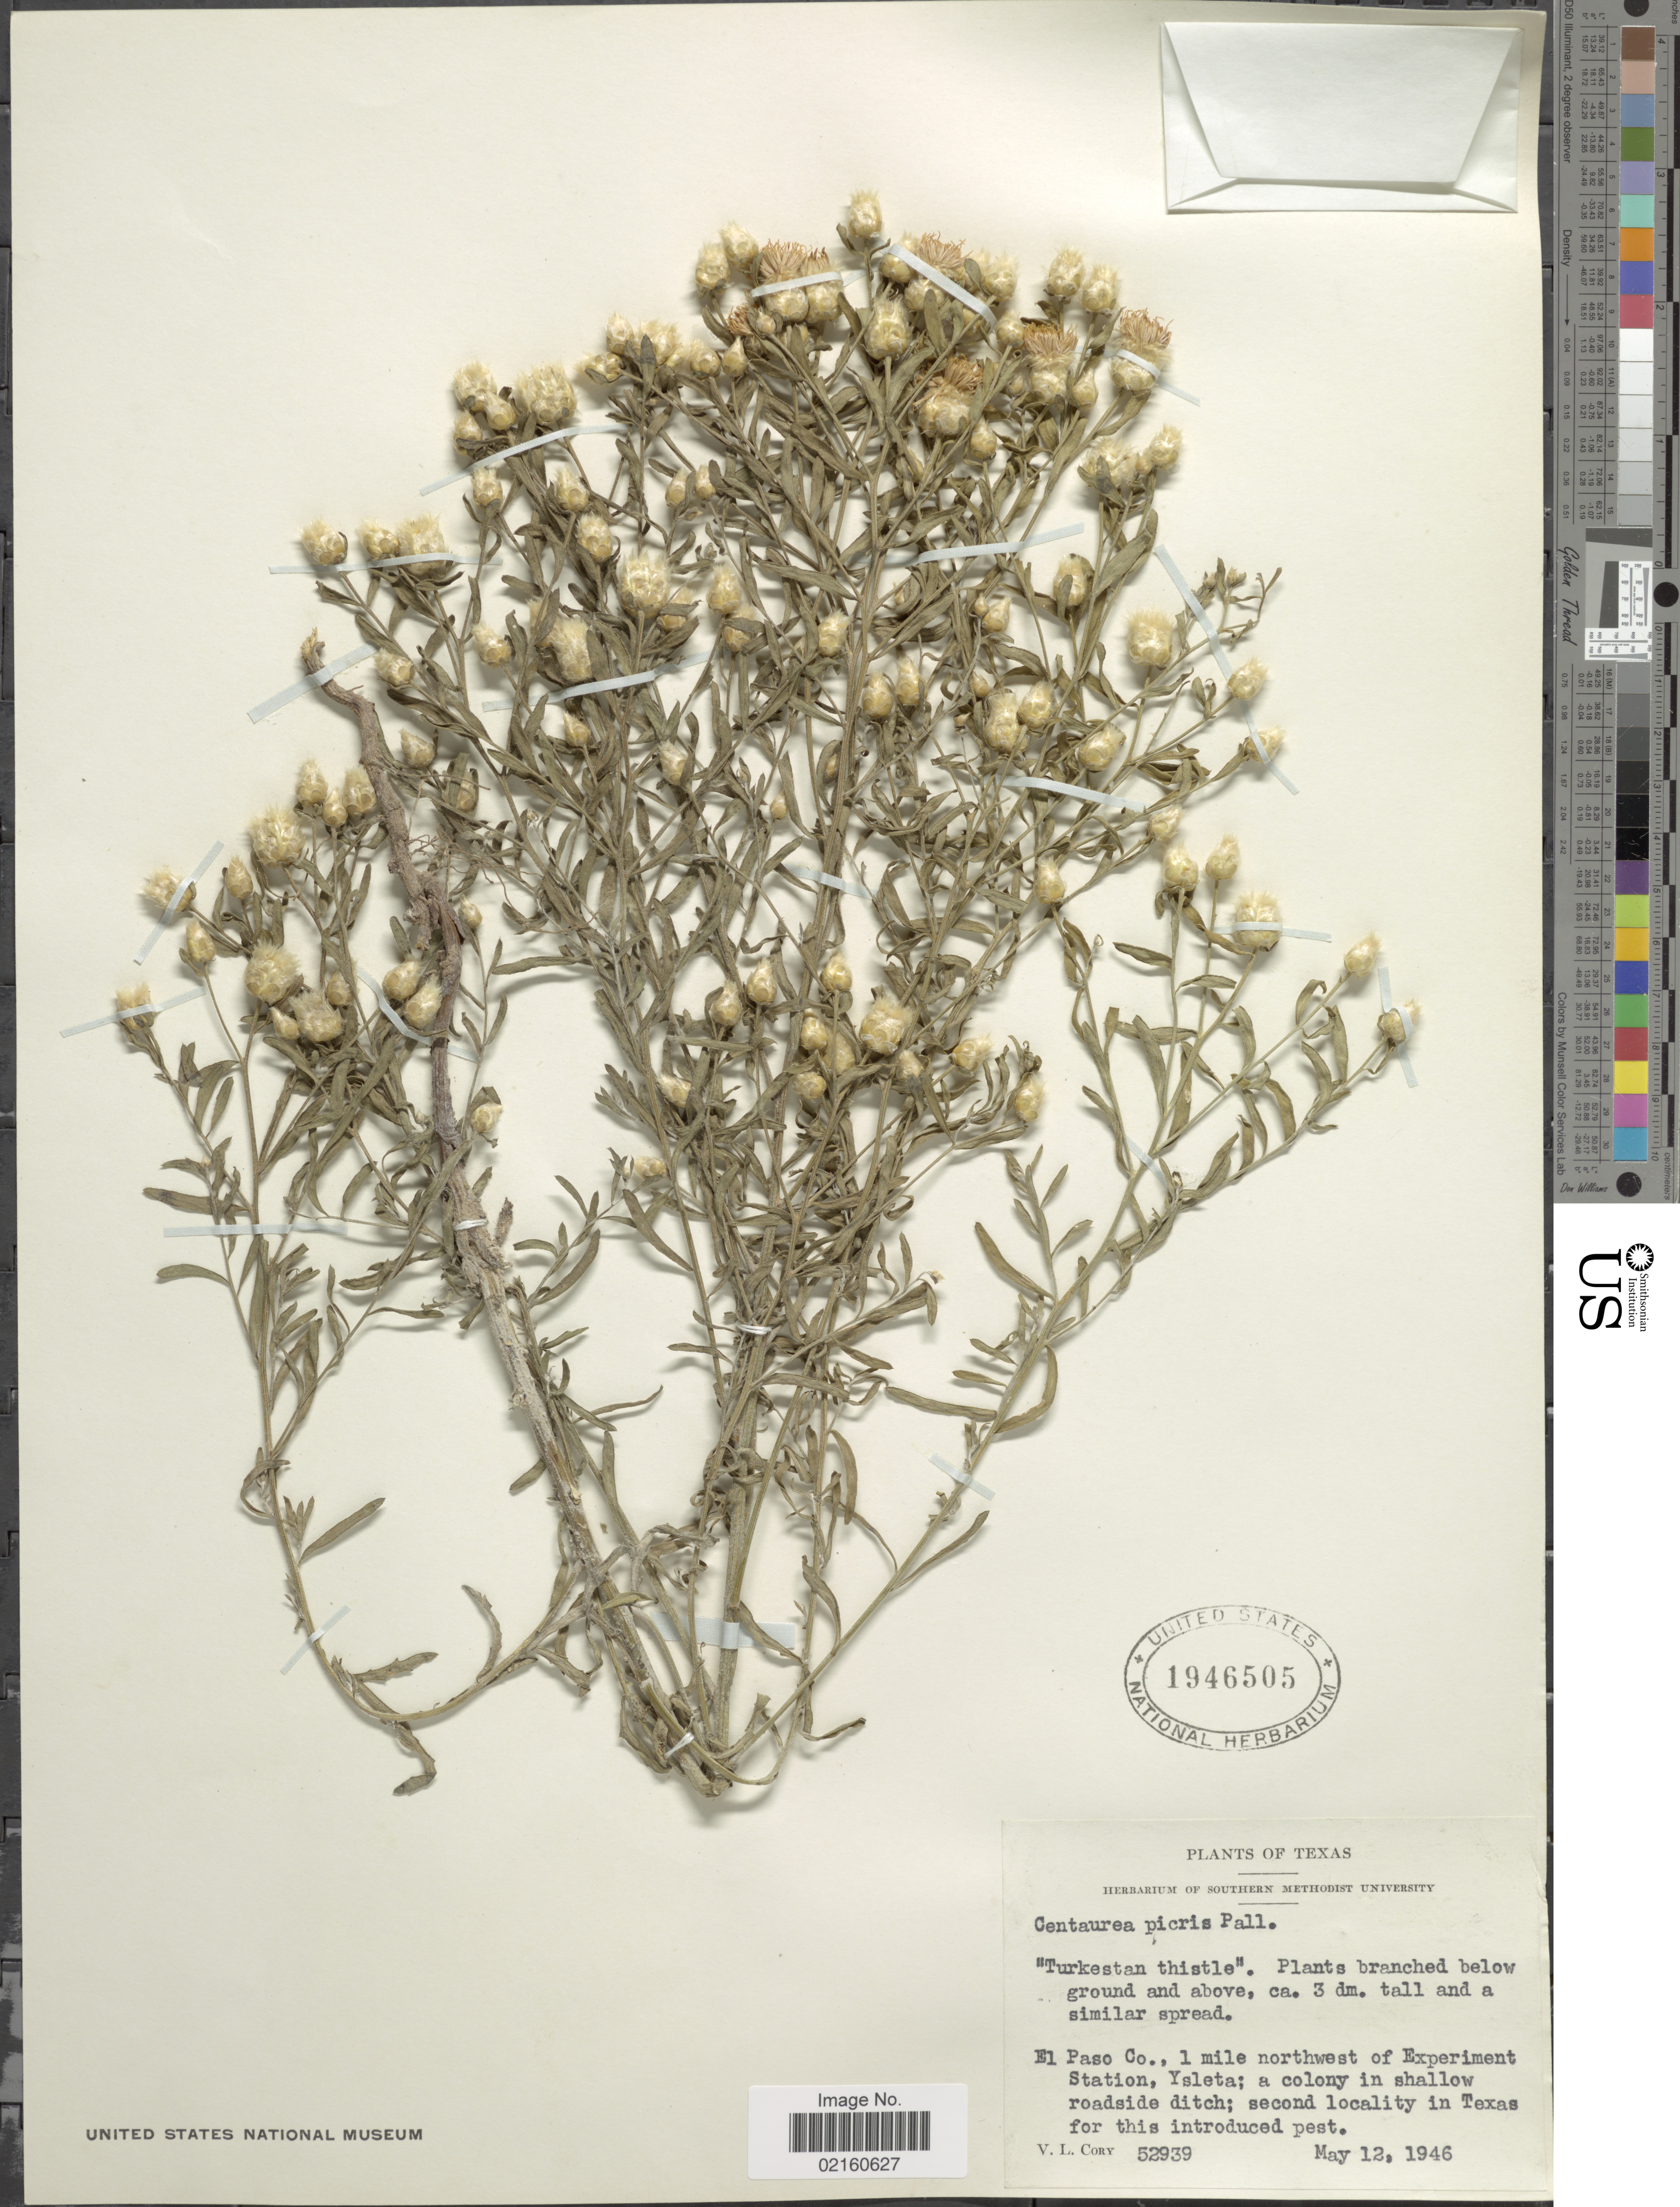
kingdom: Plantae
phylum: Tracheophyta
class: Magnoliopsida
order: Asterales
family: Asteraceae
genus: Rhaponticum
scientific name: Rhaponticum repens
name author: (L.) Hidalgo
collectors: V. Cory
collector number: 52939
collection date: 1946-05-12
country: United States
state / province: Texas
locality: El Paso Co., 1 mile northwest of Experiment Station, Ysleta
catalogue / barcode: US 1946505